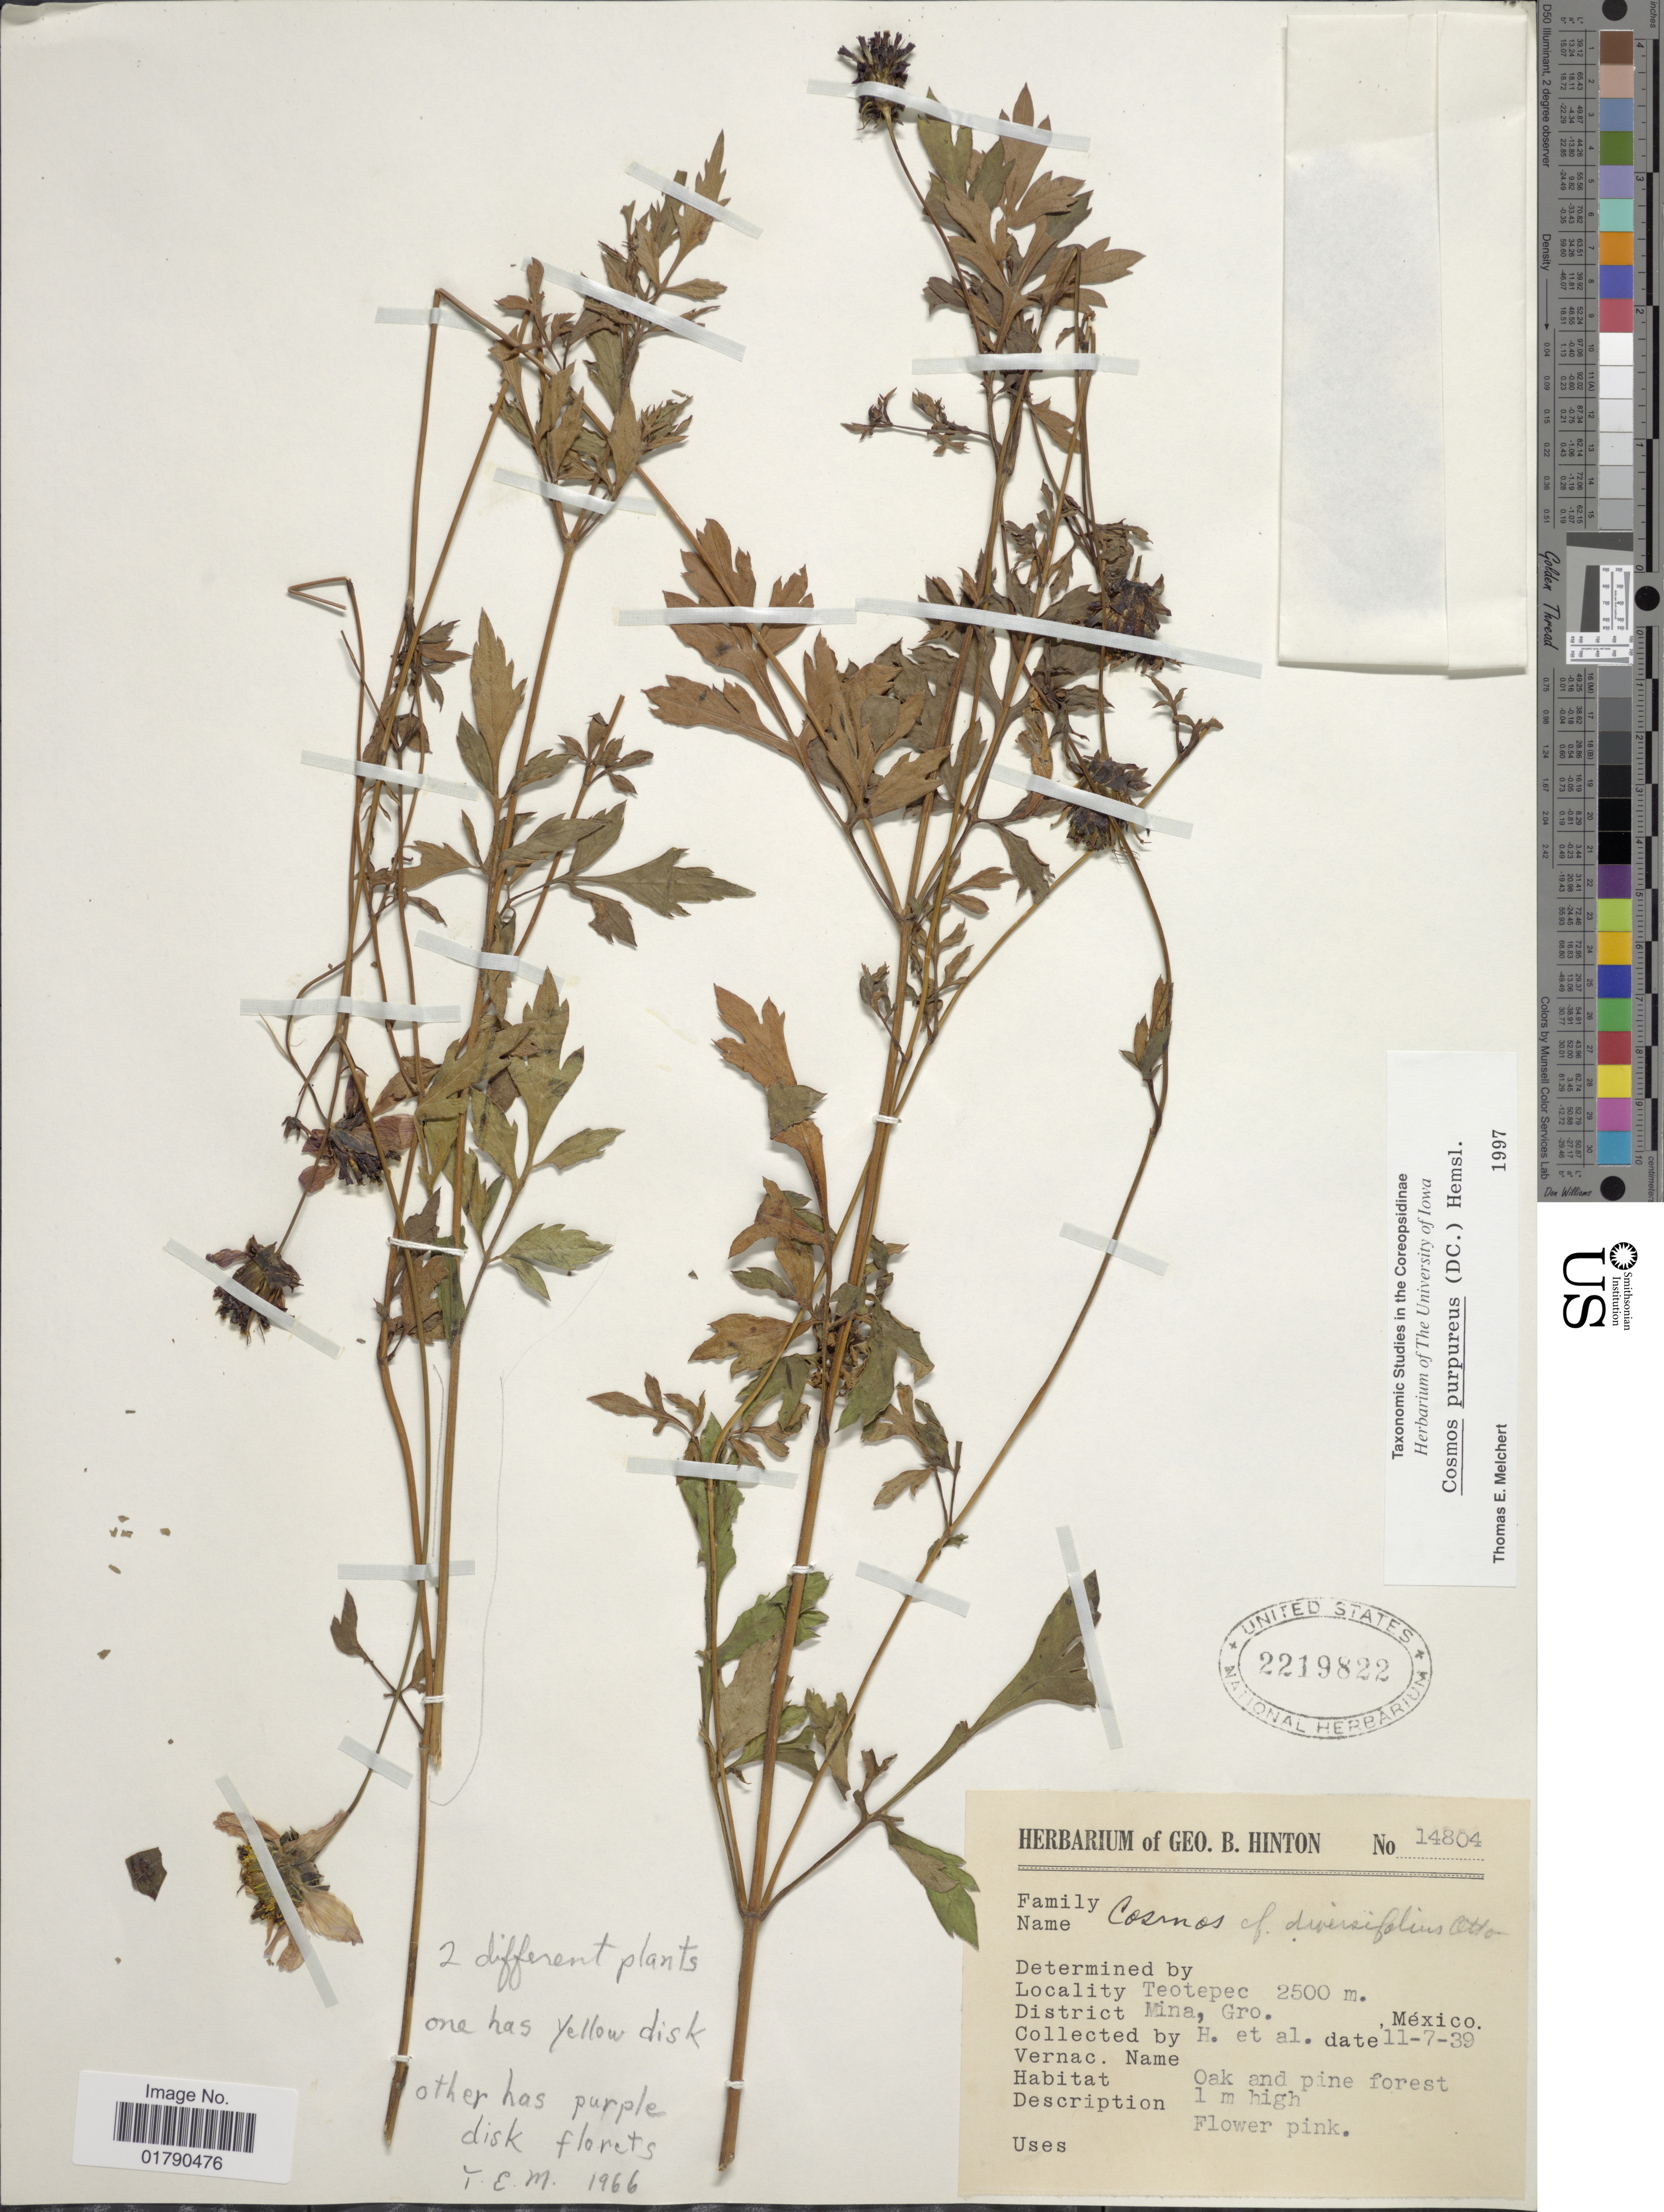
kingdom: Plantae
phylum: Tracheophyta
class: Magnoliopsida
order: Asterales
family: Asteraceae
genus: Cosmos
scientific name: Cosmos pupureus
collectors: G. B. Hinton & et al.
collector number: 14804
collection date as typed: Transcribed d/m/y: 11/7/39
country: Mexico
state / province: Guerrero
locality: Teotepec, District Mina, Gro.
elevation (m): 2500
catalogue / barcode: US 2219822